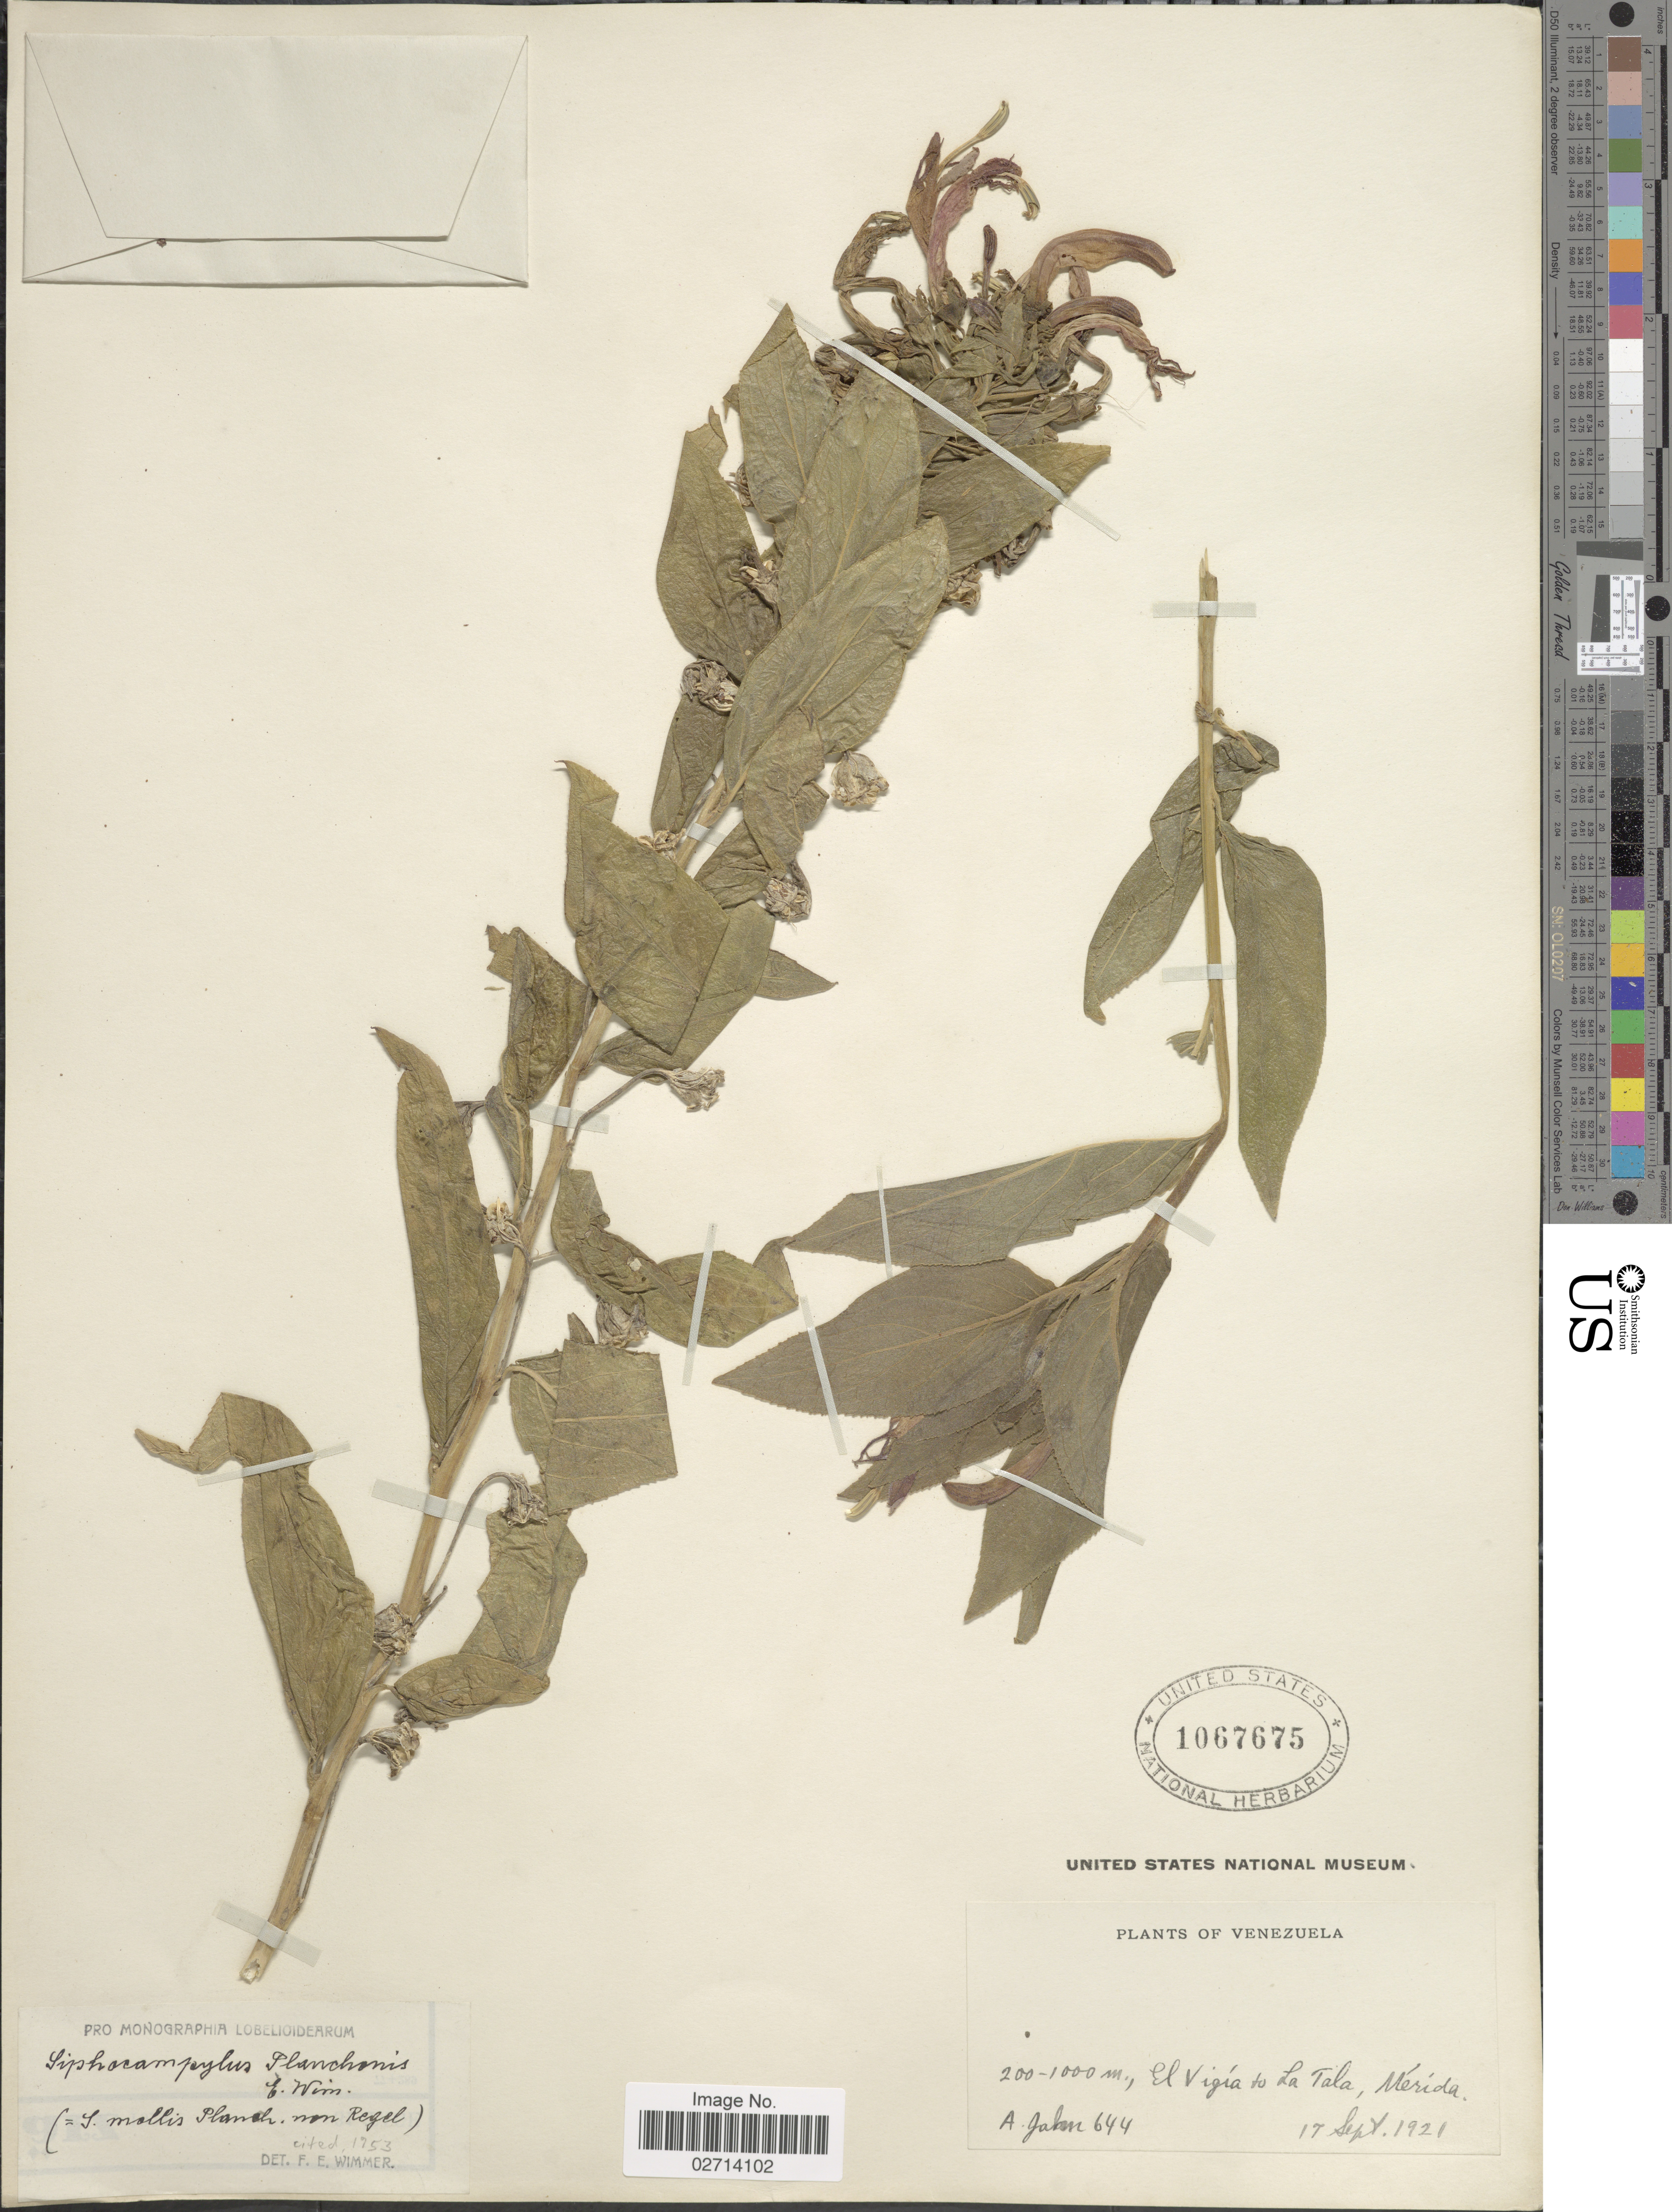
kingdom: Plantae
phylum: Tracheophyta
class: Magnoliopsida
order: Asterales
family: Campanulaceae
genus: Siphocampylus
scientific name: Siphocampylus planchonis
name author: E. Wimm.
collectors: A. Jahn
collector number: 644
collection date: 1921-09-17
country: Venezuela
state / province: Mérida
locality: El Vigia to La Tala.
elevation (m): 200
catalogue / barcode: US 1067675